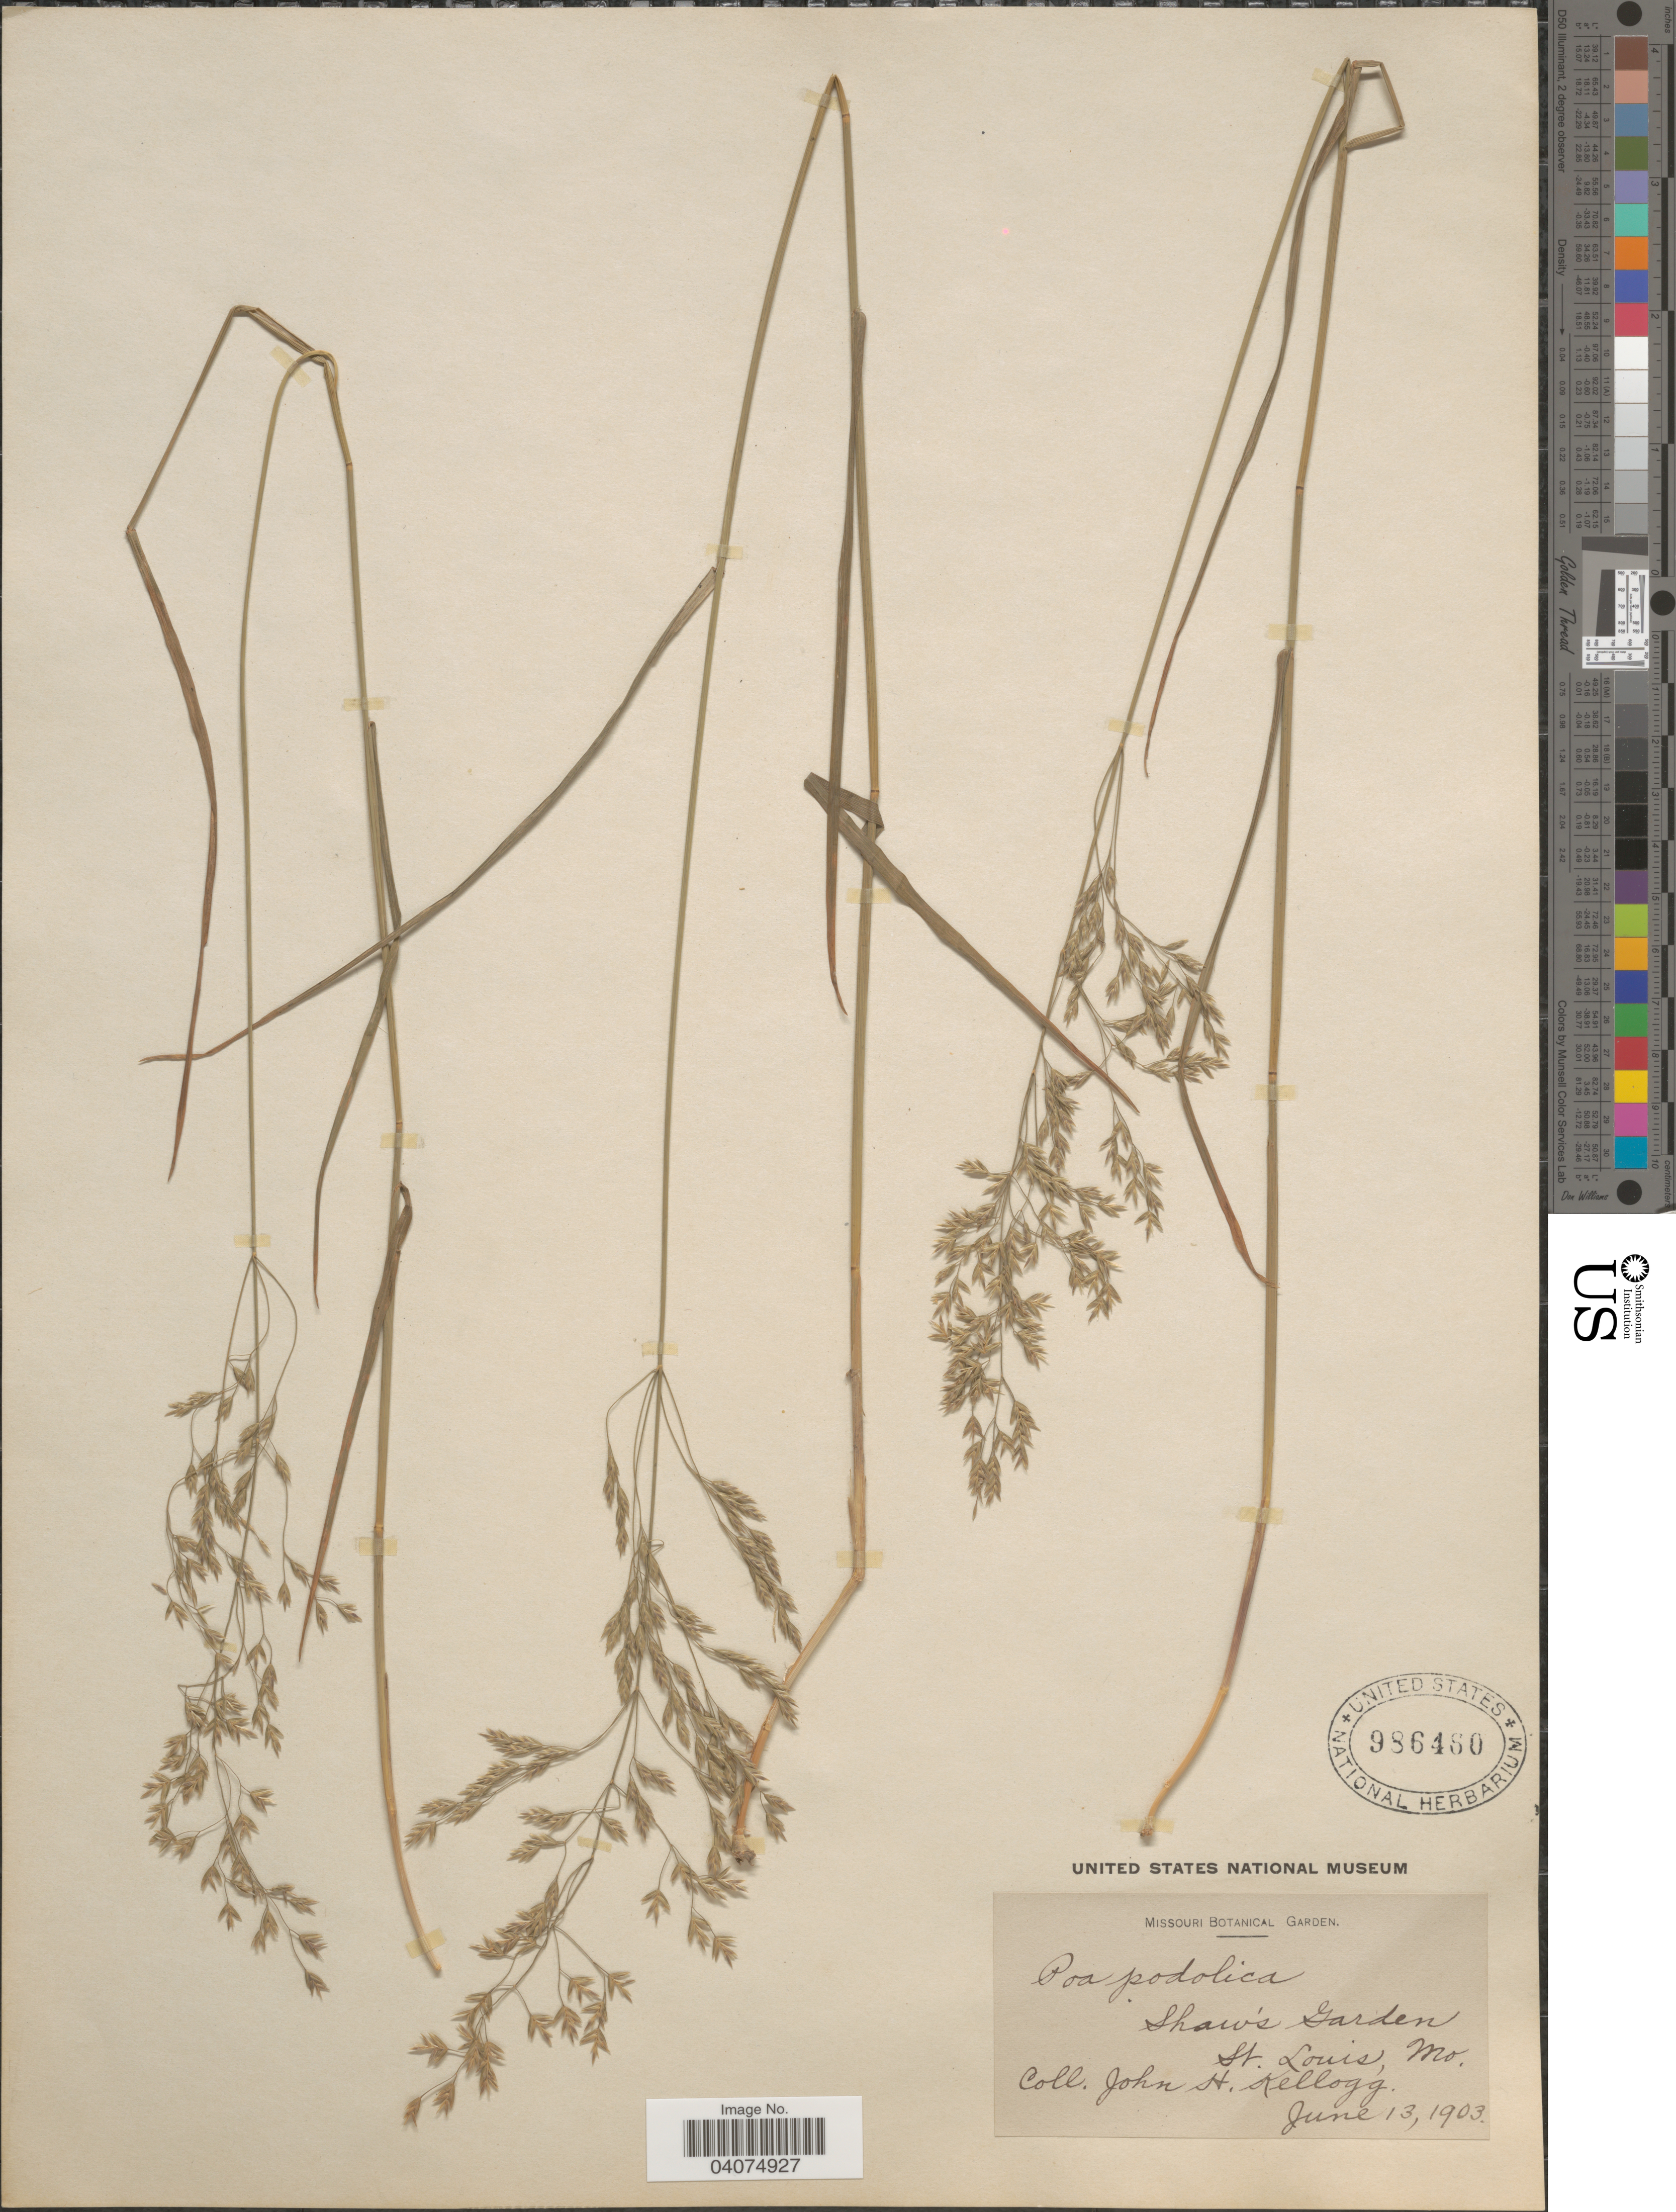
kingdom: Plantae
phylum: Tracheophyta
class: Liliopsida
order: Poales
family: Poaceae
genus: Poa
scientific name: Poa podolica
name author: (Blocki ex Asch. & Graebn.) Blocki ex Zapal.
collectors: J. H. Kellogg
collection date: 1903-06-13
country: United States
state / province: Missouri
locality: Shaw's Garden. St. Louis.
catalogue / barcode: US 986460